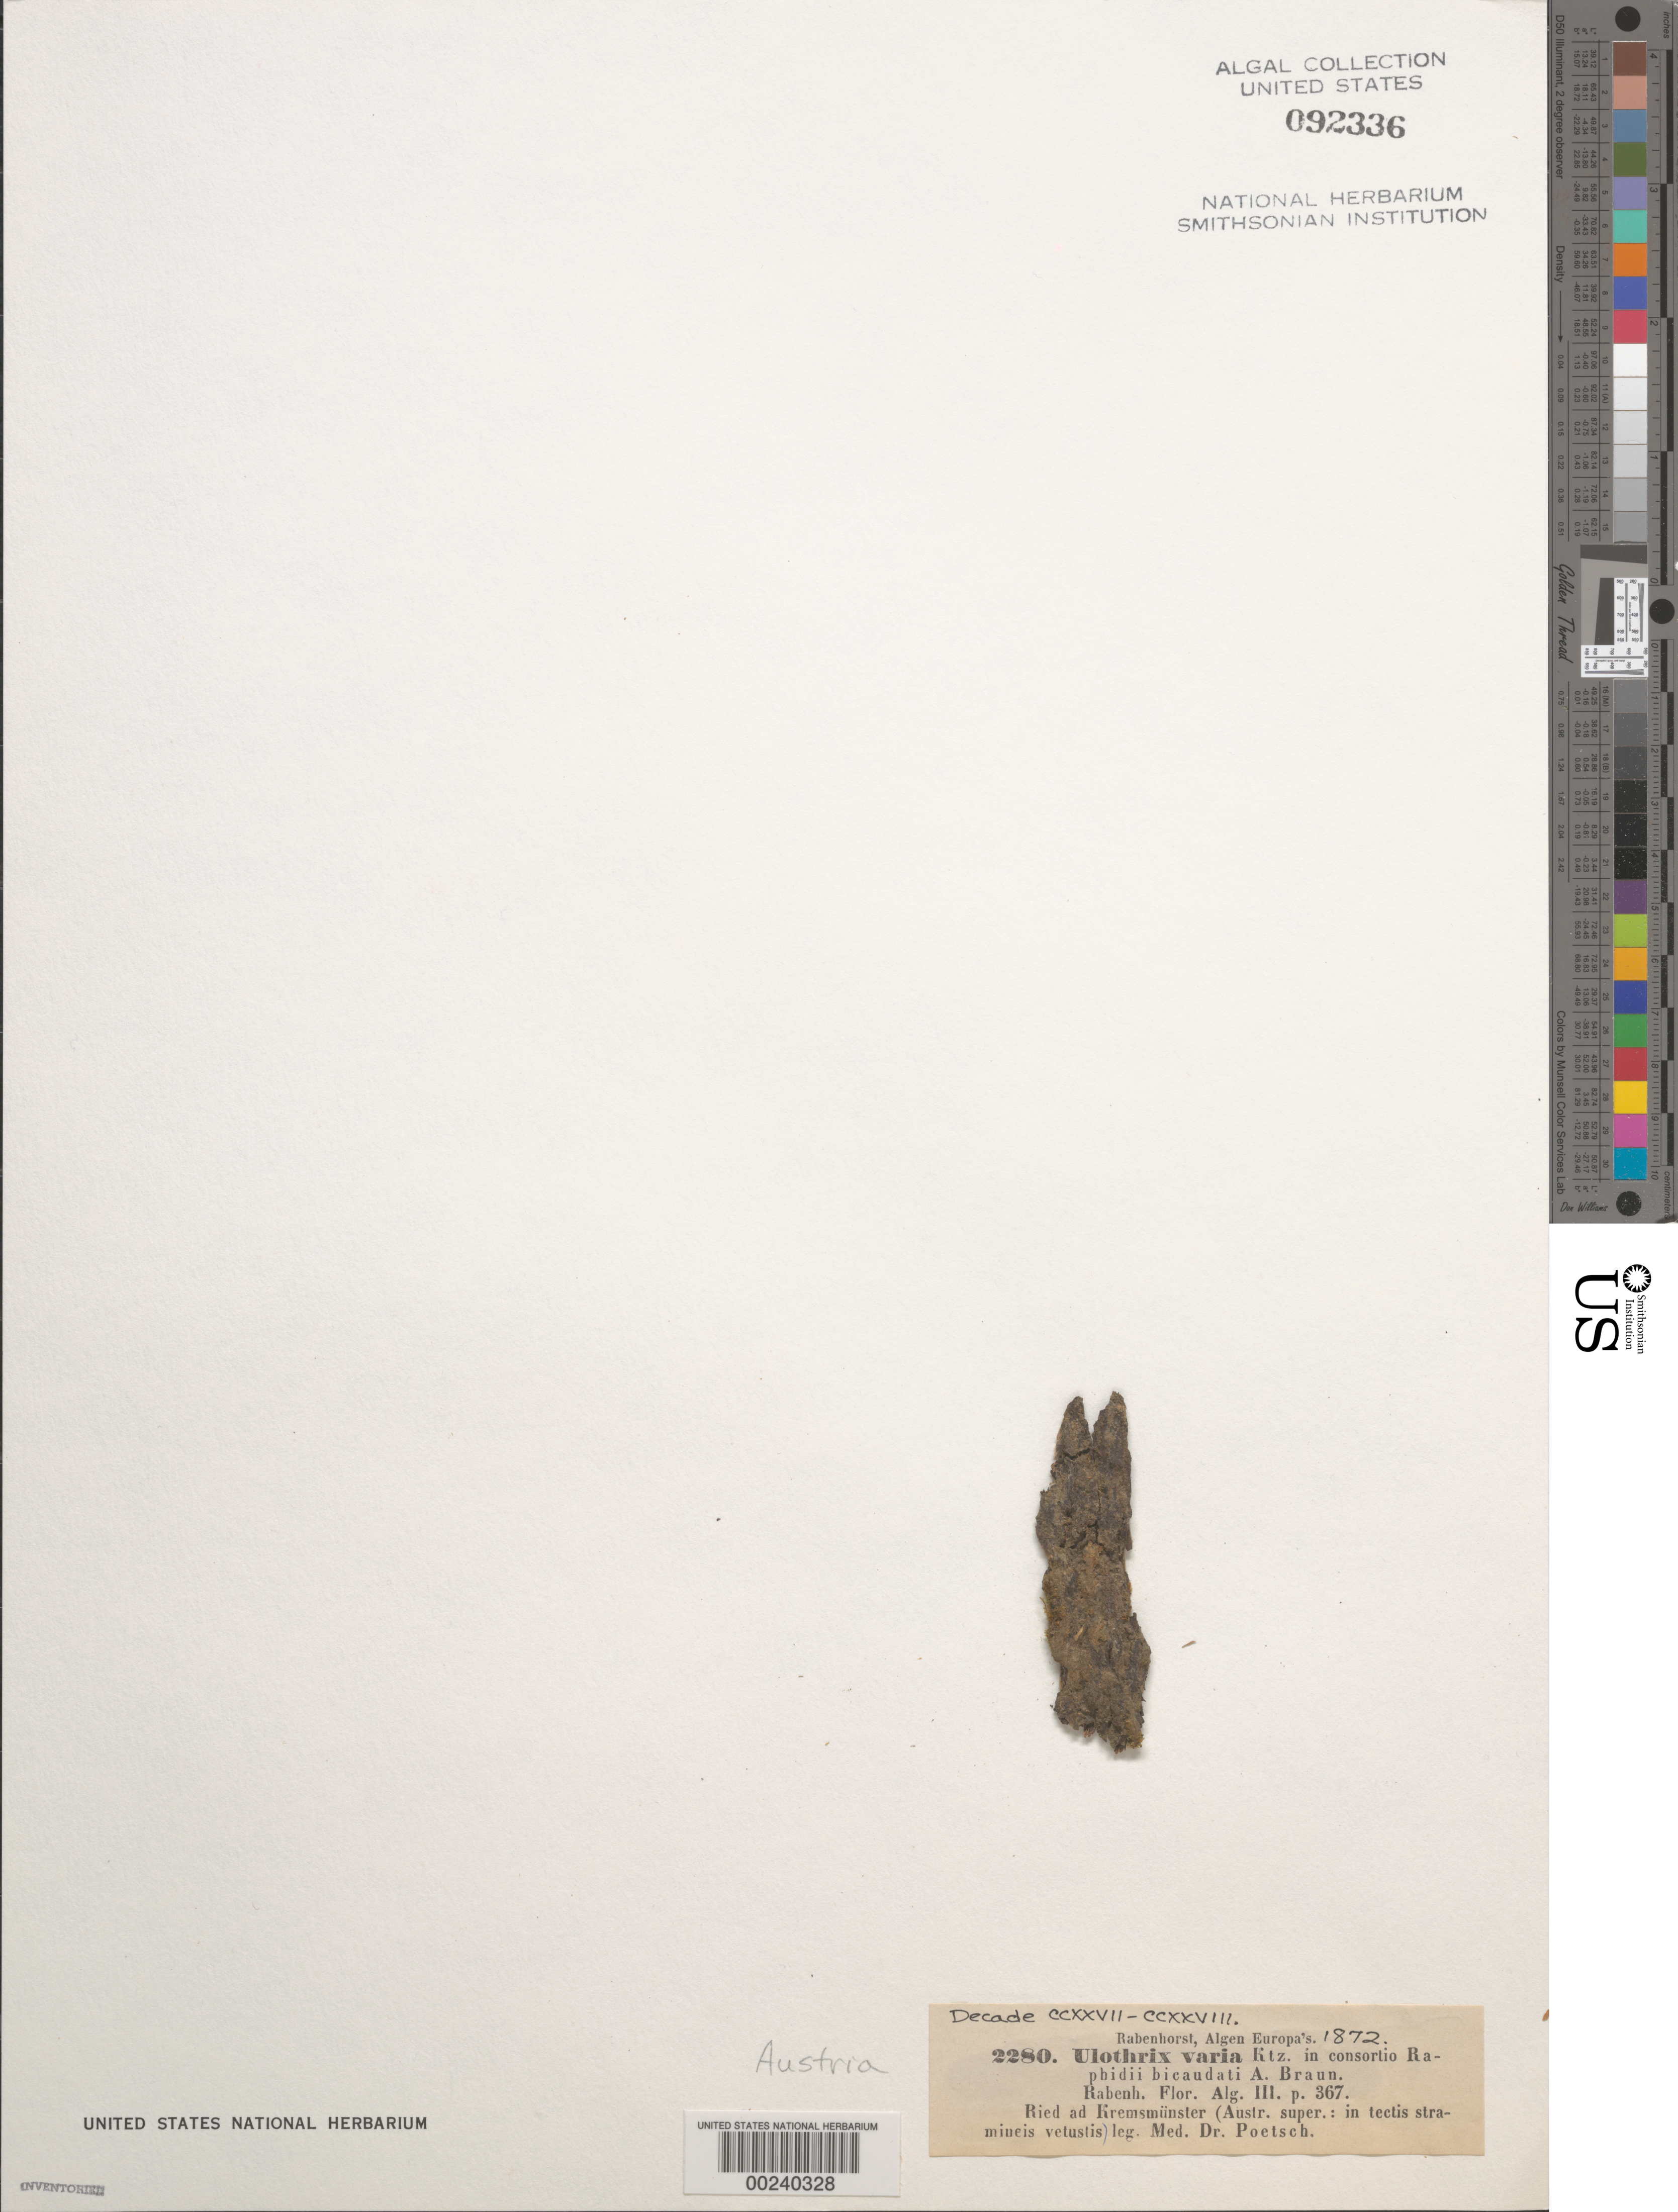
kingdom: Plantae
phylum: Chlorophyta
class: Ulvophyceae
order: Ulotrichales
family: Ulotrichaceae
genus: Ulothrix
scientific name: Ulothrix flaccida var. varia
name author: (Kütz.) De Wildeman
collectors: I. Poetsch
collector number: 2280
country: Austria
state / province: Oberosterreich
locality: Kremsmunster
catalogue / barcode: US 92336